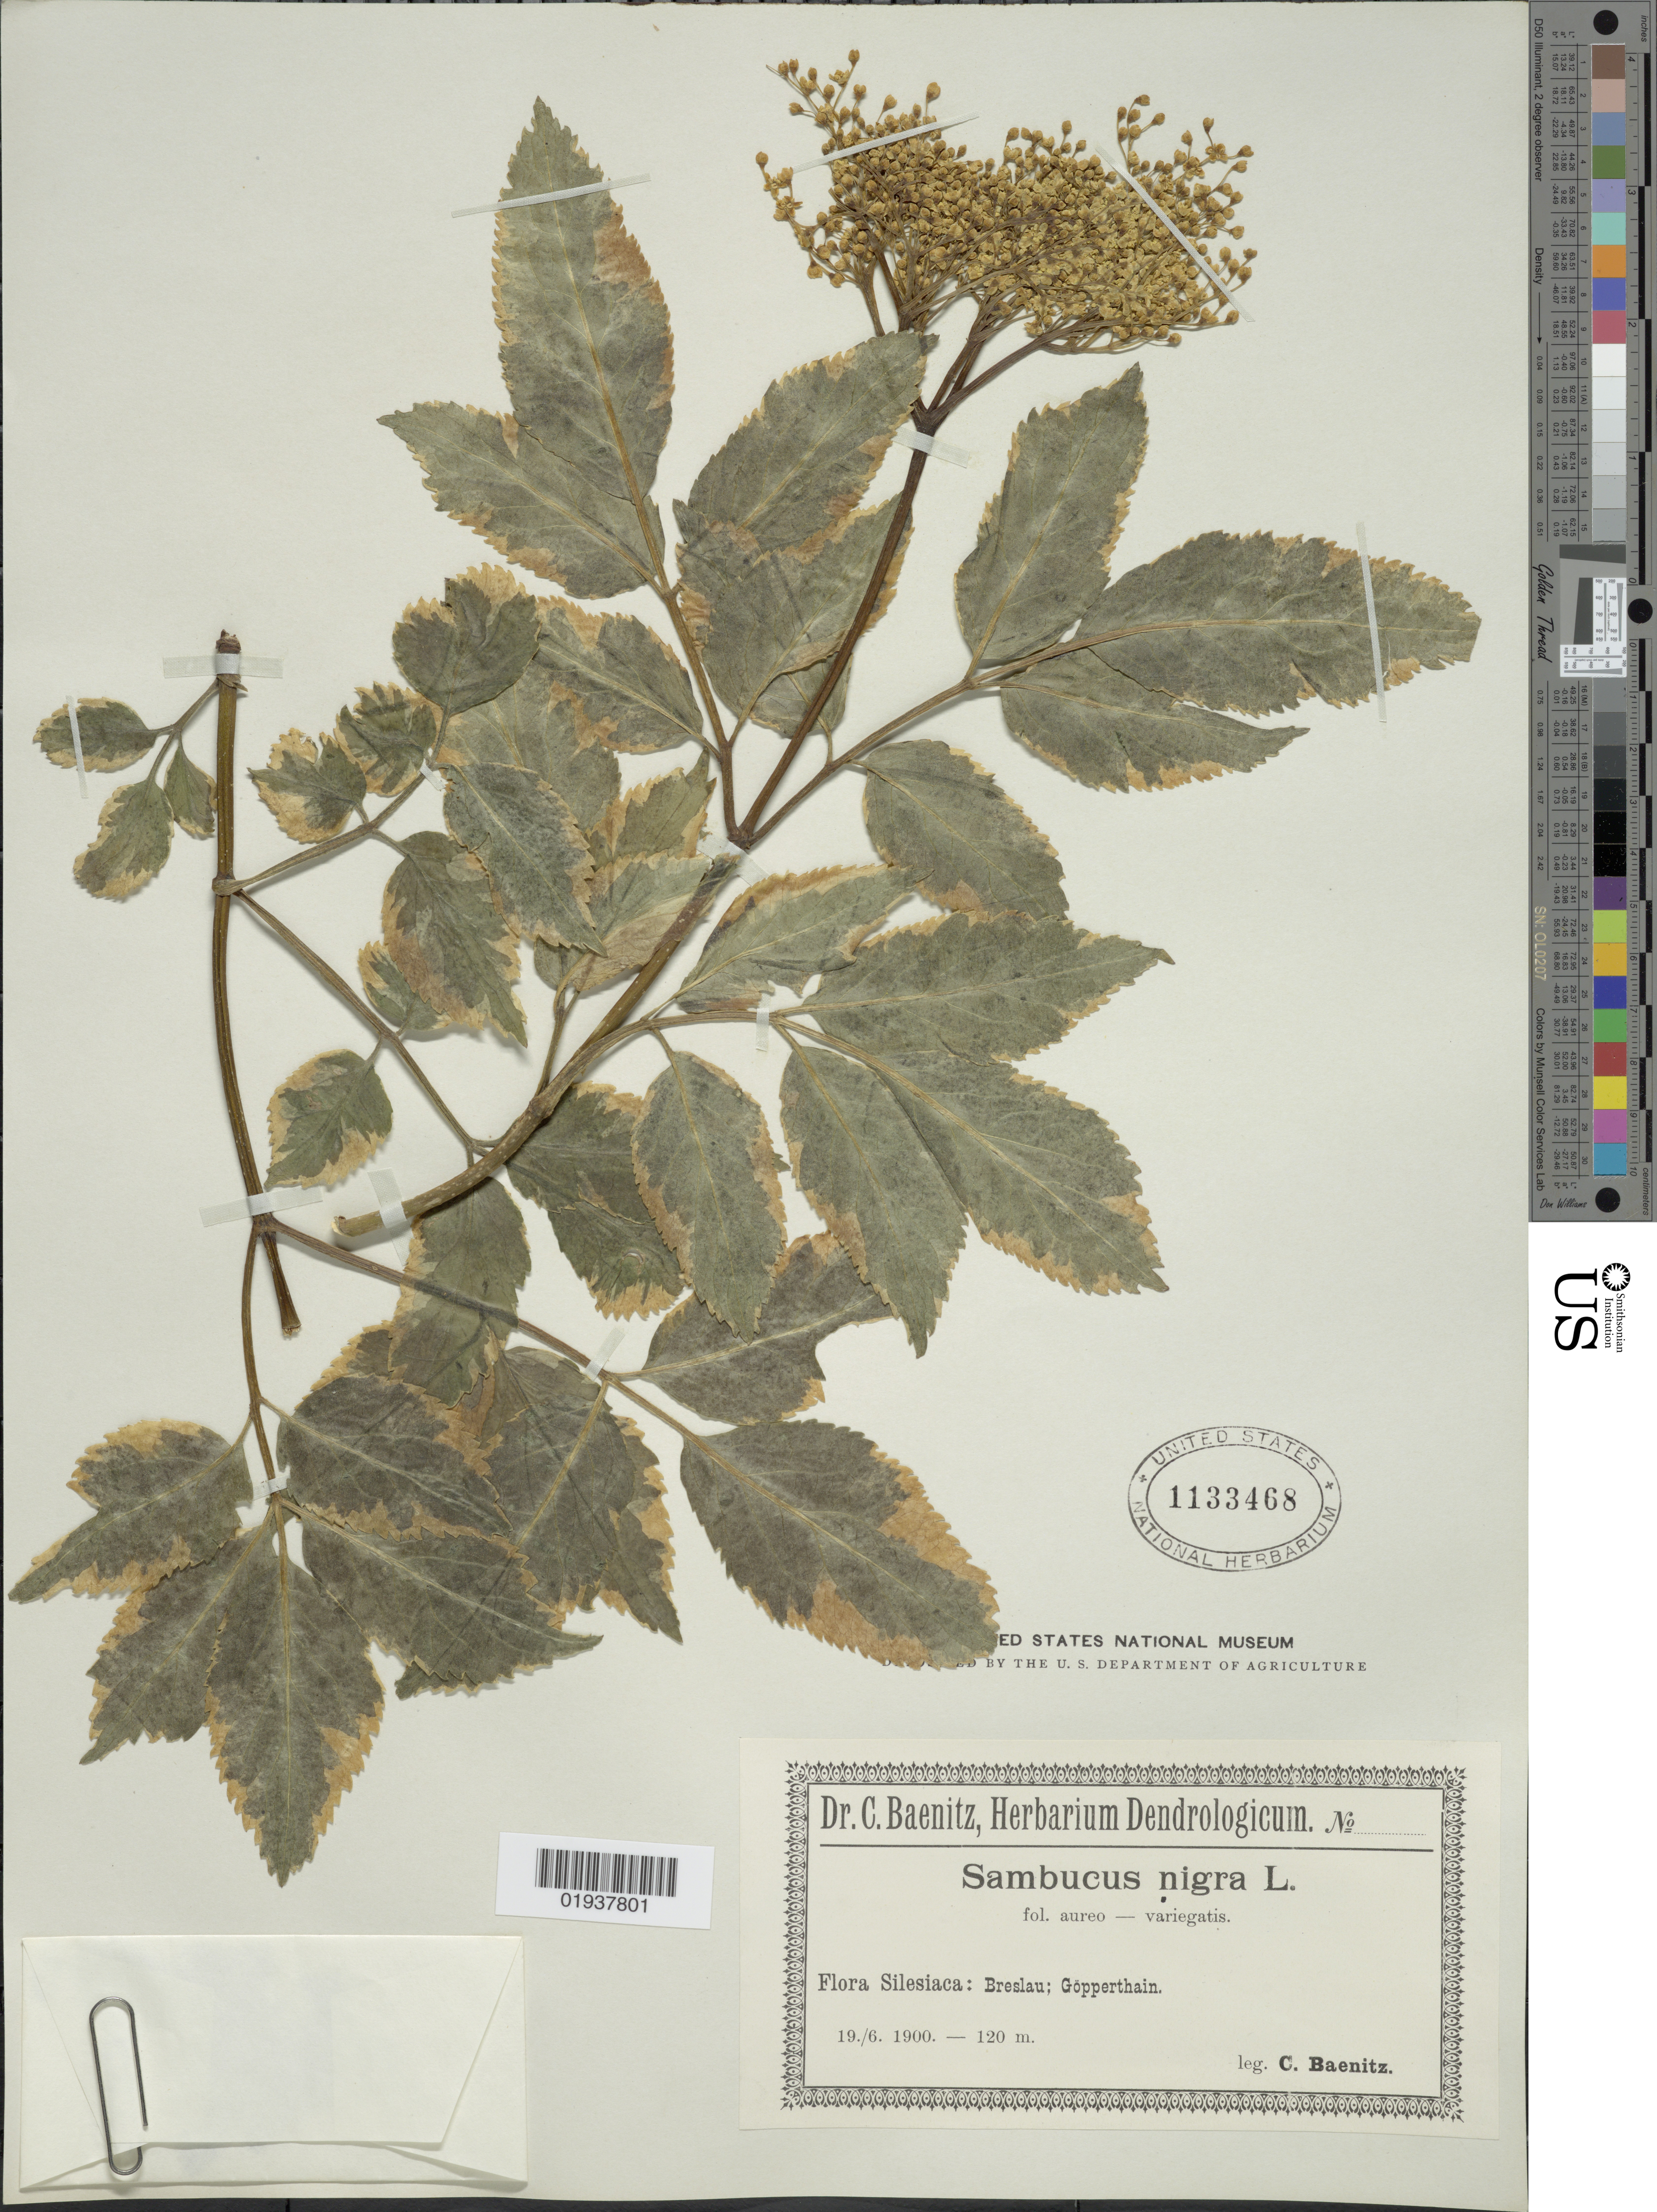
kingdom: Plantae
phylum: Tracheophyta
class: Magnoliopsida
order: Dipsacales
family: Viburnaceae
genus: Sambucus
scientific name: Sambucus nigra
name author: L.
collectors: C. G. Baenitz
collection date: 1900-06-19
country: Poland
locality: Silesiaca: Breslau; Göpperthain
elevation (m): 120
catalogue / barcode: US 1133468